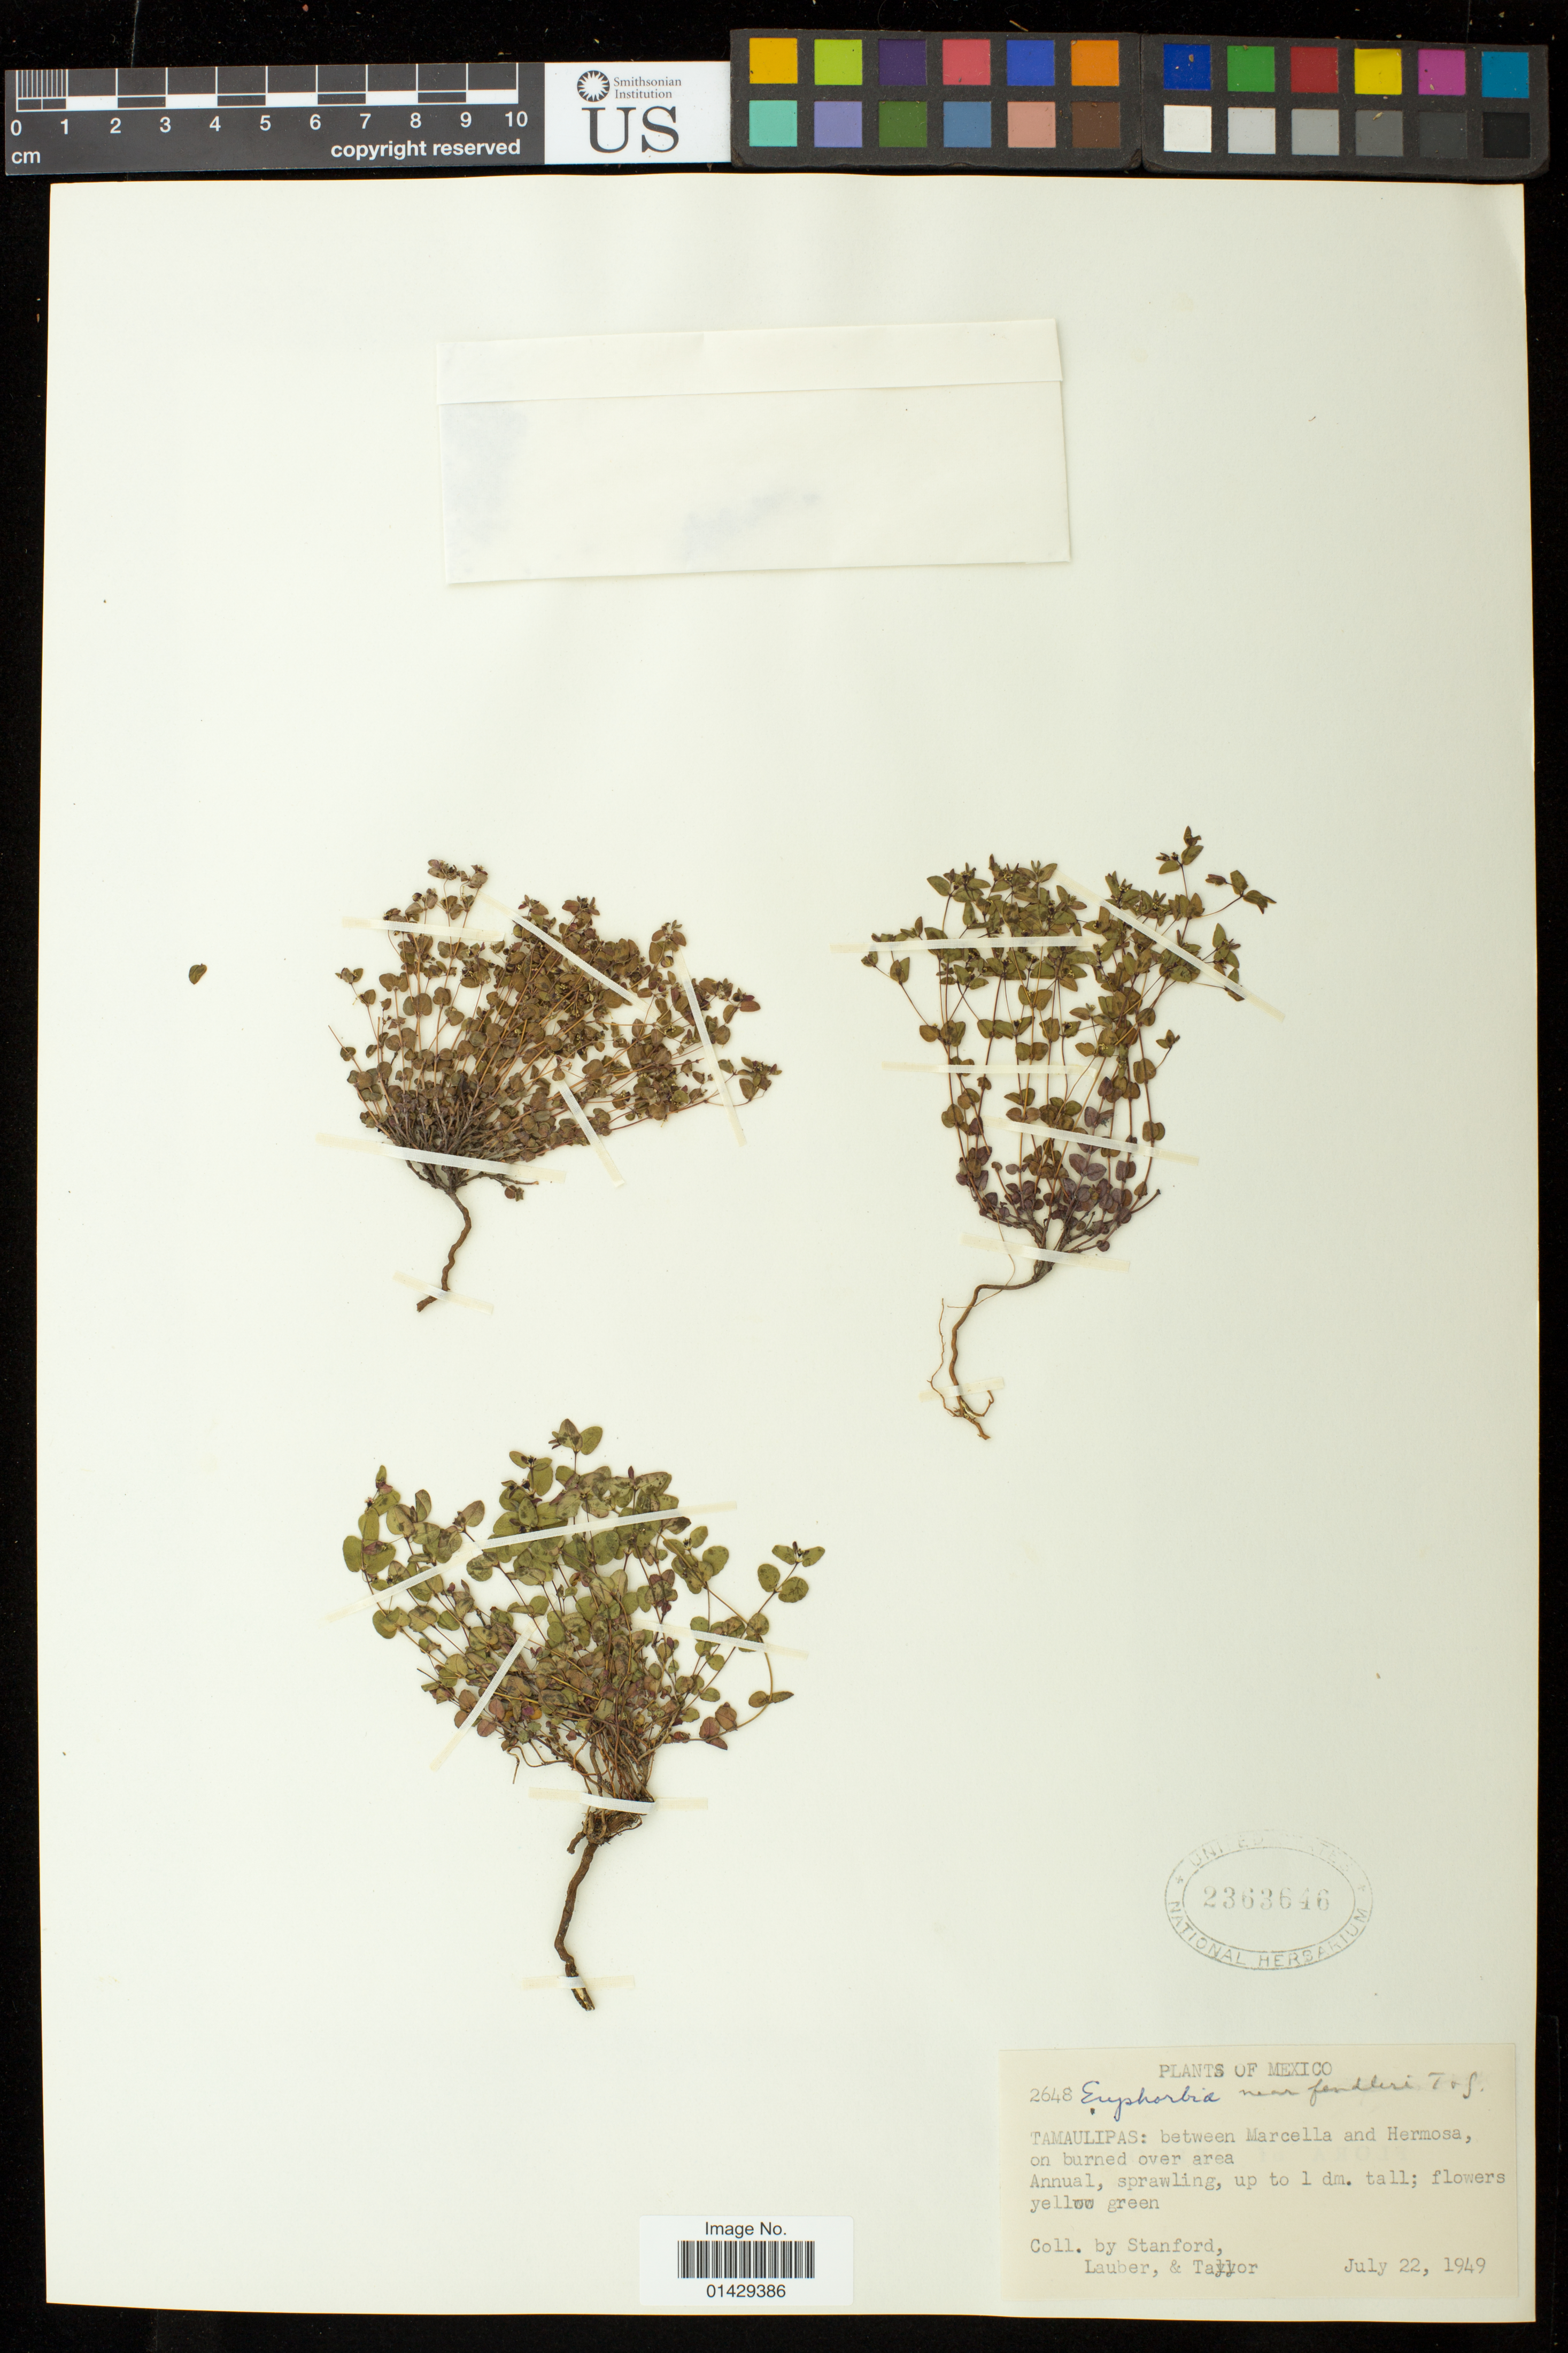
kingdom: Plantae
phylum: Tracheophyta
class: Magnoliopsida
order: Malpighiales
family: Euphorbiaceae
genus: Euphorbia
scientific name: Euphorbia fendleri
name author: Torr. & A. Gray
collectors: -. Stanford, Lauber, -- & -- Taylor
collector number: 2648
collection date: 1949-07-22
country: Mexico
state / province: Tamaulipas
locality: Between Marcella and Hermosa.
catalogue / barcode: US 2363646